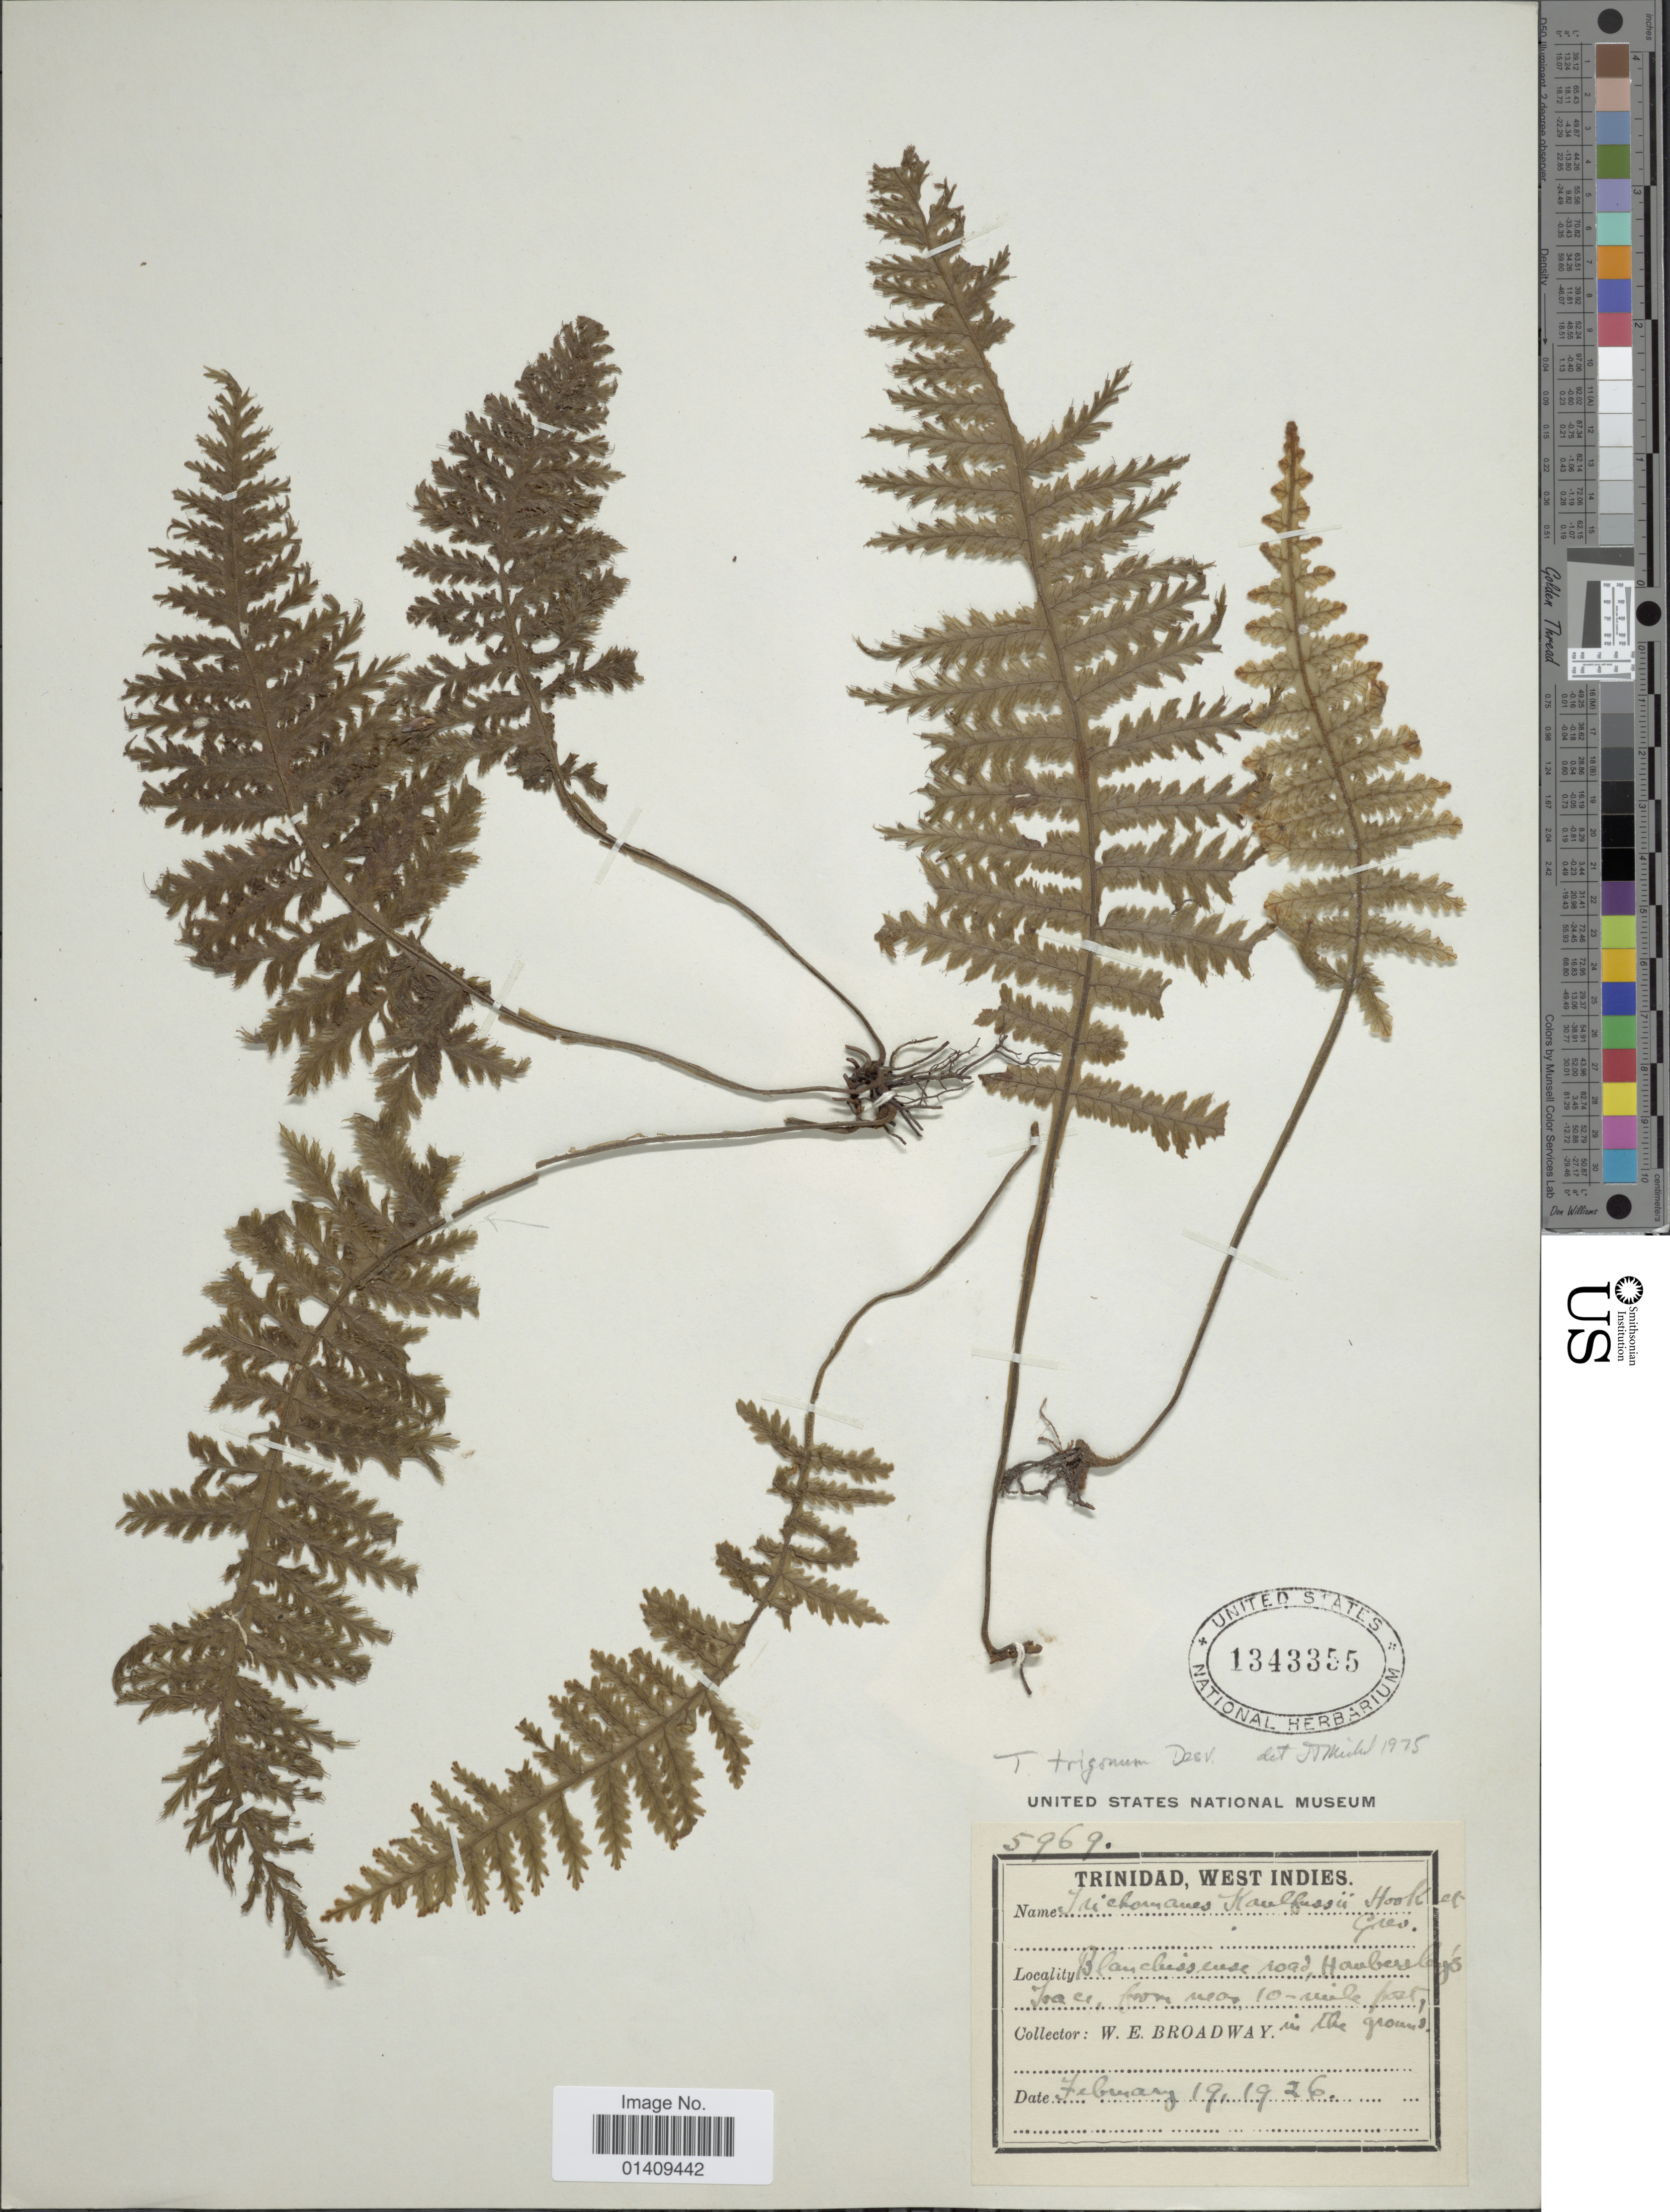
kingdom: Plantae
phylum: Tracheophyta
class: Polypodiopsida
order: Hymenophyllales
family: Hymenophyllaceae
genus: Trichomanes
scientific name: Trichomanes trigonum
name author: Desv.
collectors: W. E. Broadway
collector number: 5969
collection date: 1926-02-19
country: Trinidad and Tobago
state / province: Trinidad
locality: Blanchisseuse road, near 10 mile post, in the ground. West Indies.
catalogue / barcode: US 1343355